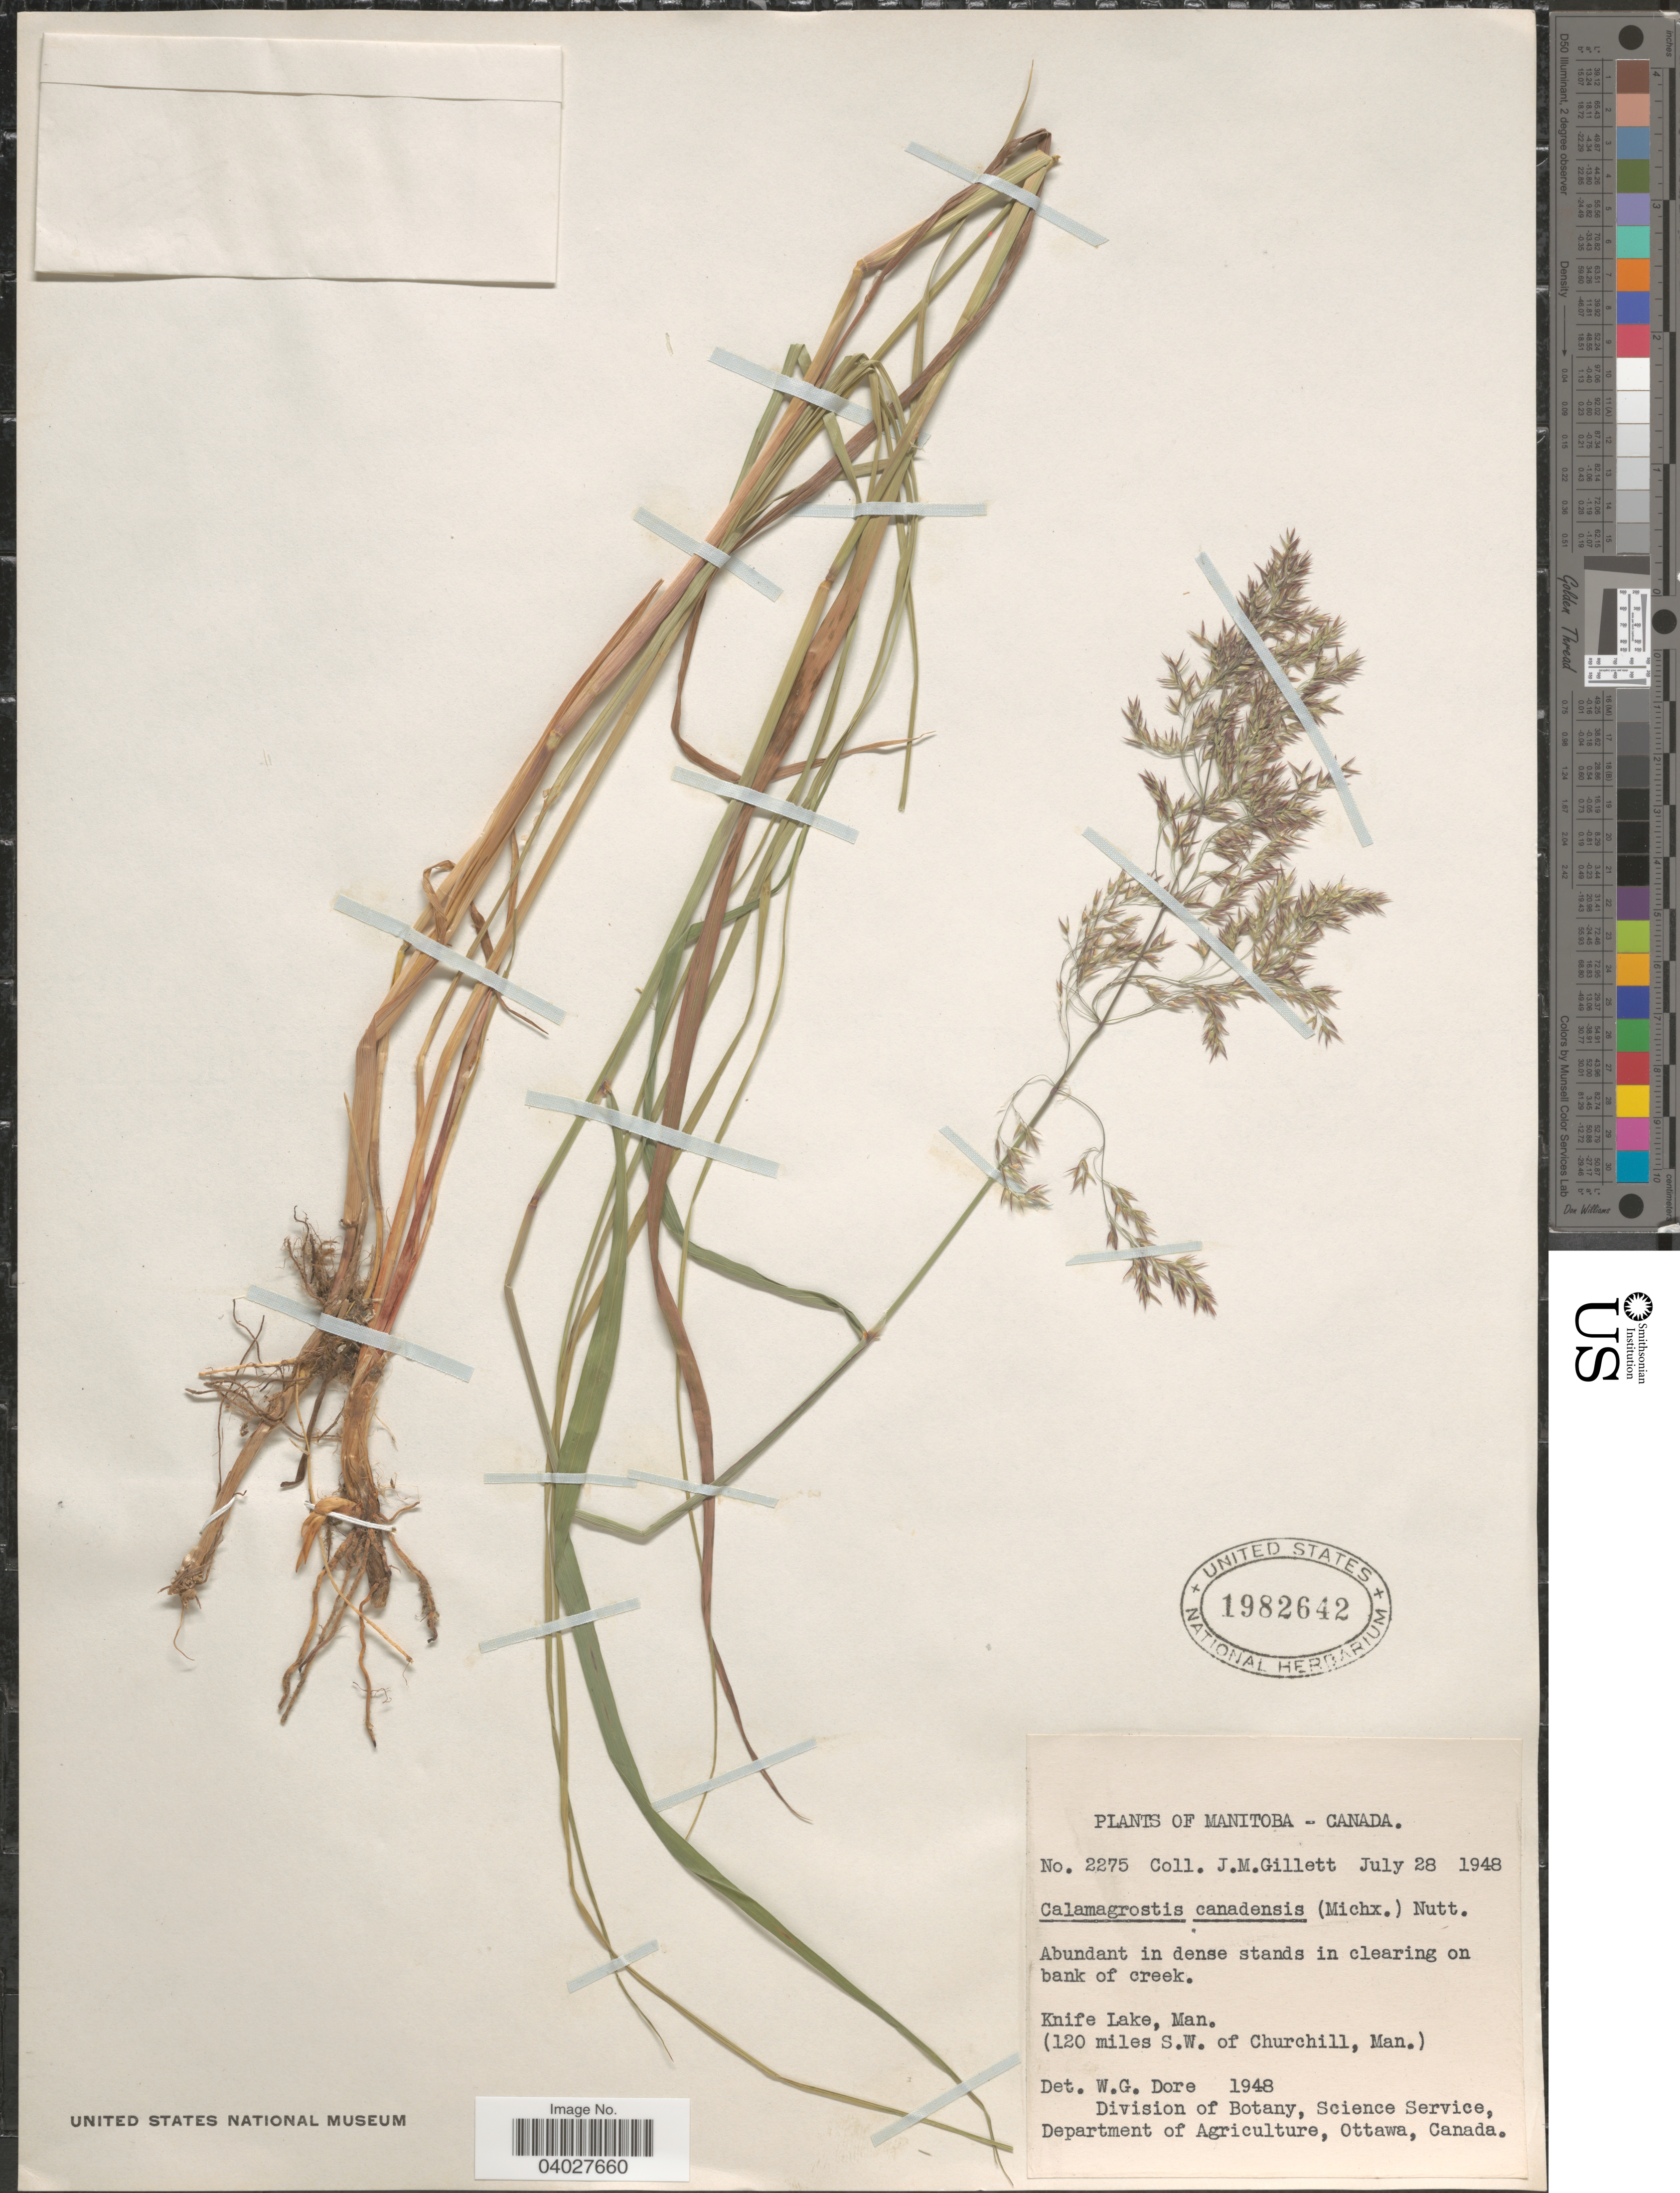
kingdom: Plantae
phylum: Tracheophyta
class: Liliopsida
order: Poales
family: Poaceae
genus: Calamagrostis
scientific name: Calamagrostis canadensis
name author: (Michx.) P. Beauv.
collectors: J. M. Gillett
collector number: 2275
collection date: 1948-07-28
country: Canada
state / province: Manitoba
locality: Knife Lake. (120 miles S.W. of Churchill).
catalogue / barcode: US 1982642